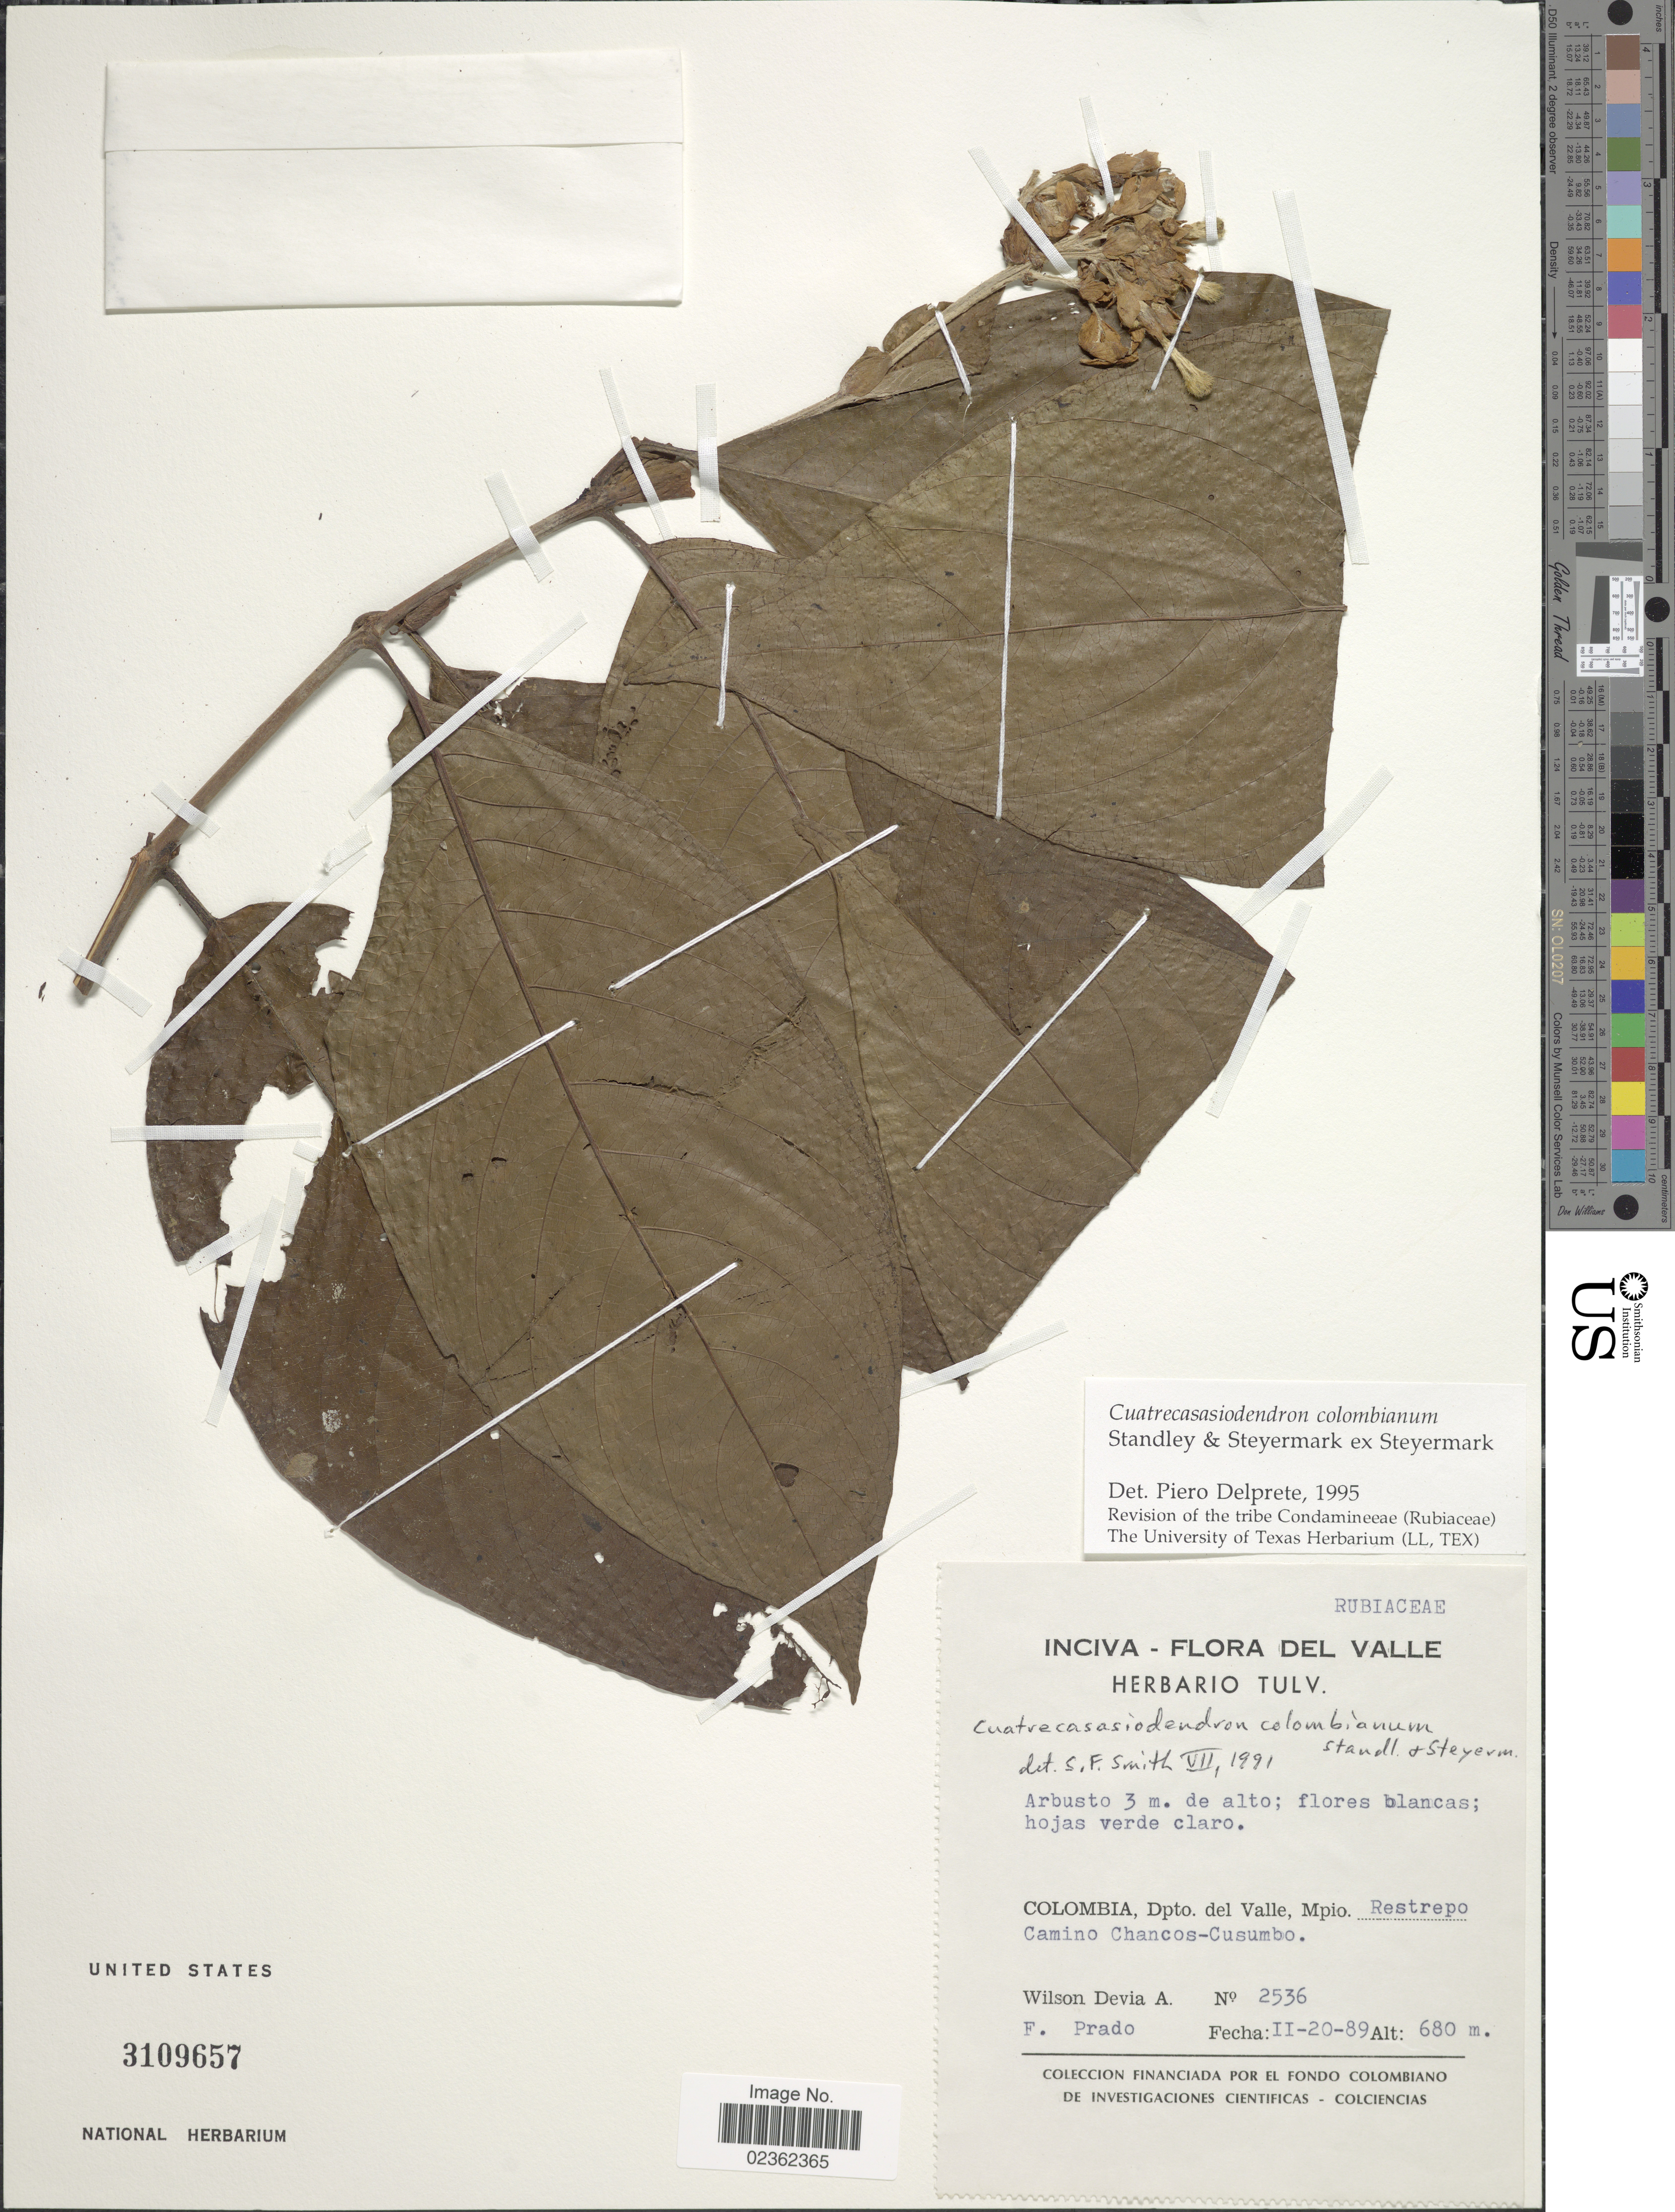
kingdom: Plantae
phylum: Tracheophyta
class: Magnoliopsida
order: Gentianales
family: Rubiaceae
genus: Cuatrecasasiodendron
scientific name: Cuatrecasasiodendron colombianum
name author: Standl. & Steyerm.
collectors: W. Devia A. & F. Prado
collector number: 2536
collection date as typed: Transcribed d/m/y: 20/2/89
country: Colombia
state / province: Valle del Cauca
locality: Dpto. del Valle, Mpio. Restrepo Camino Chancos-Cusumbo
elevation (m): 680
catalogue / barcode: US 3109657